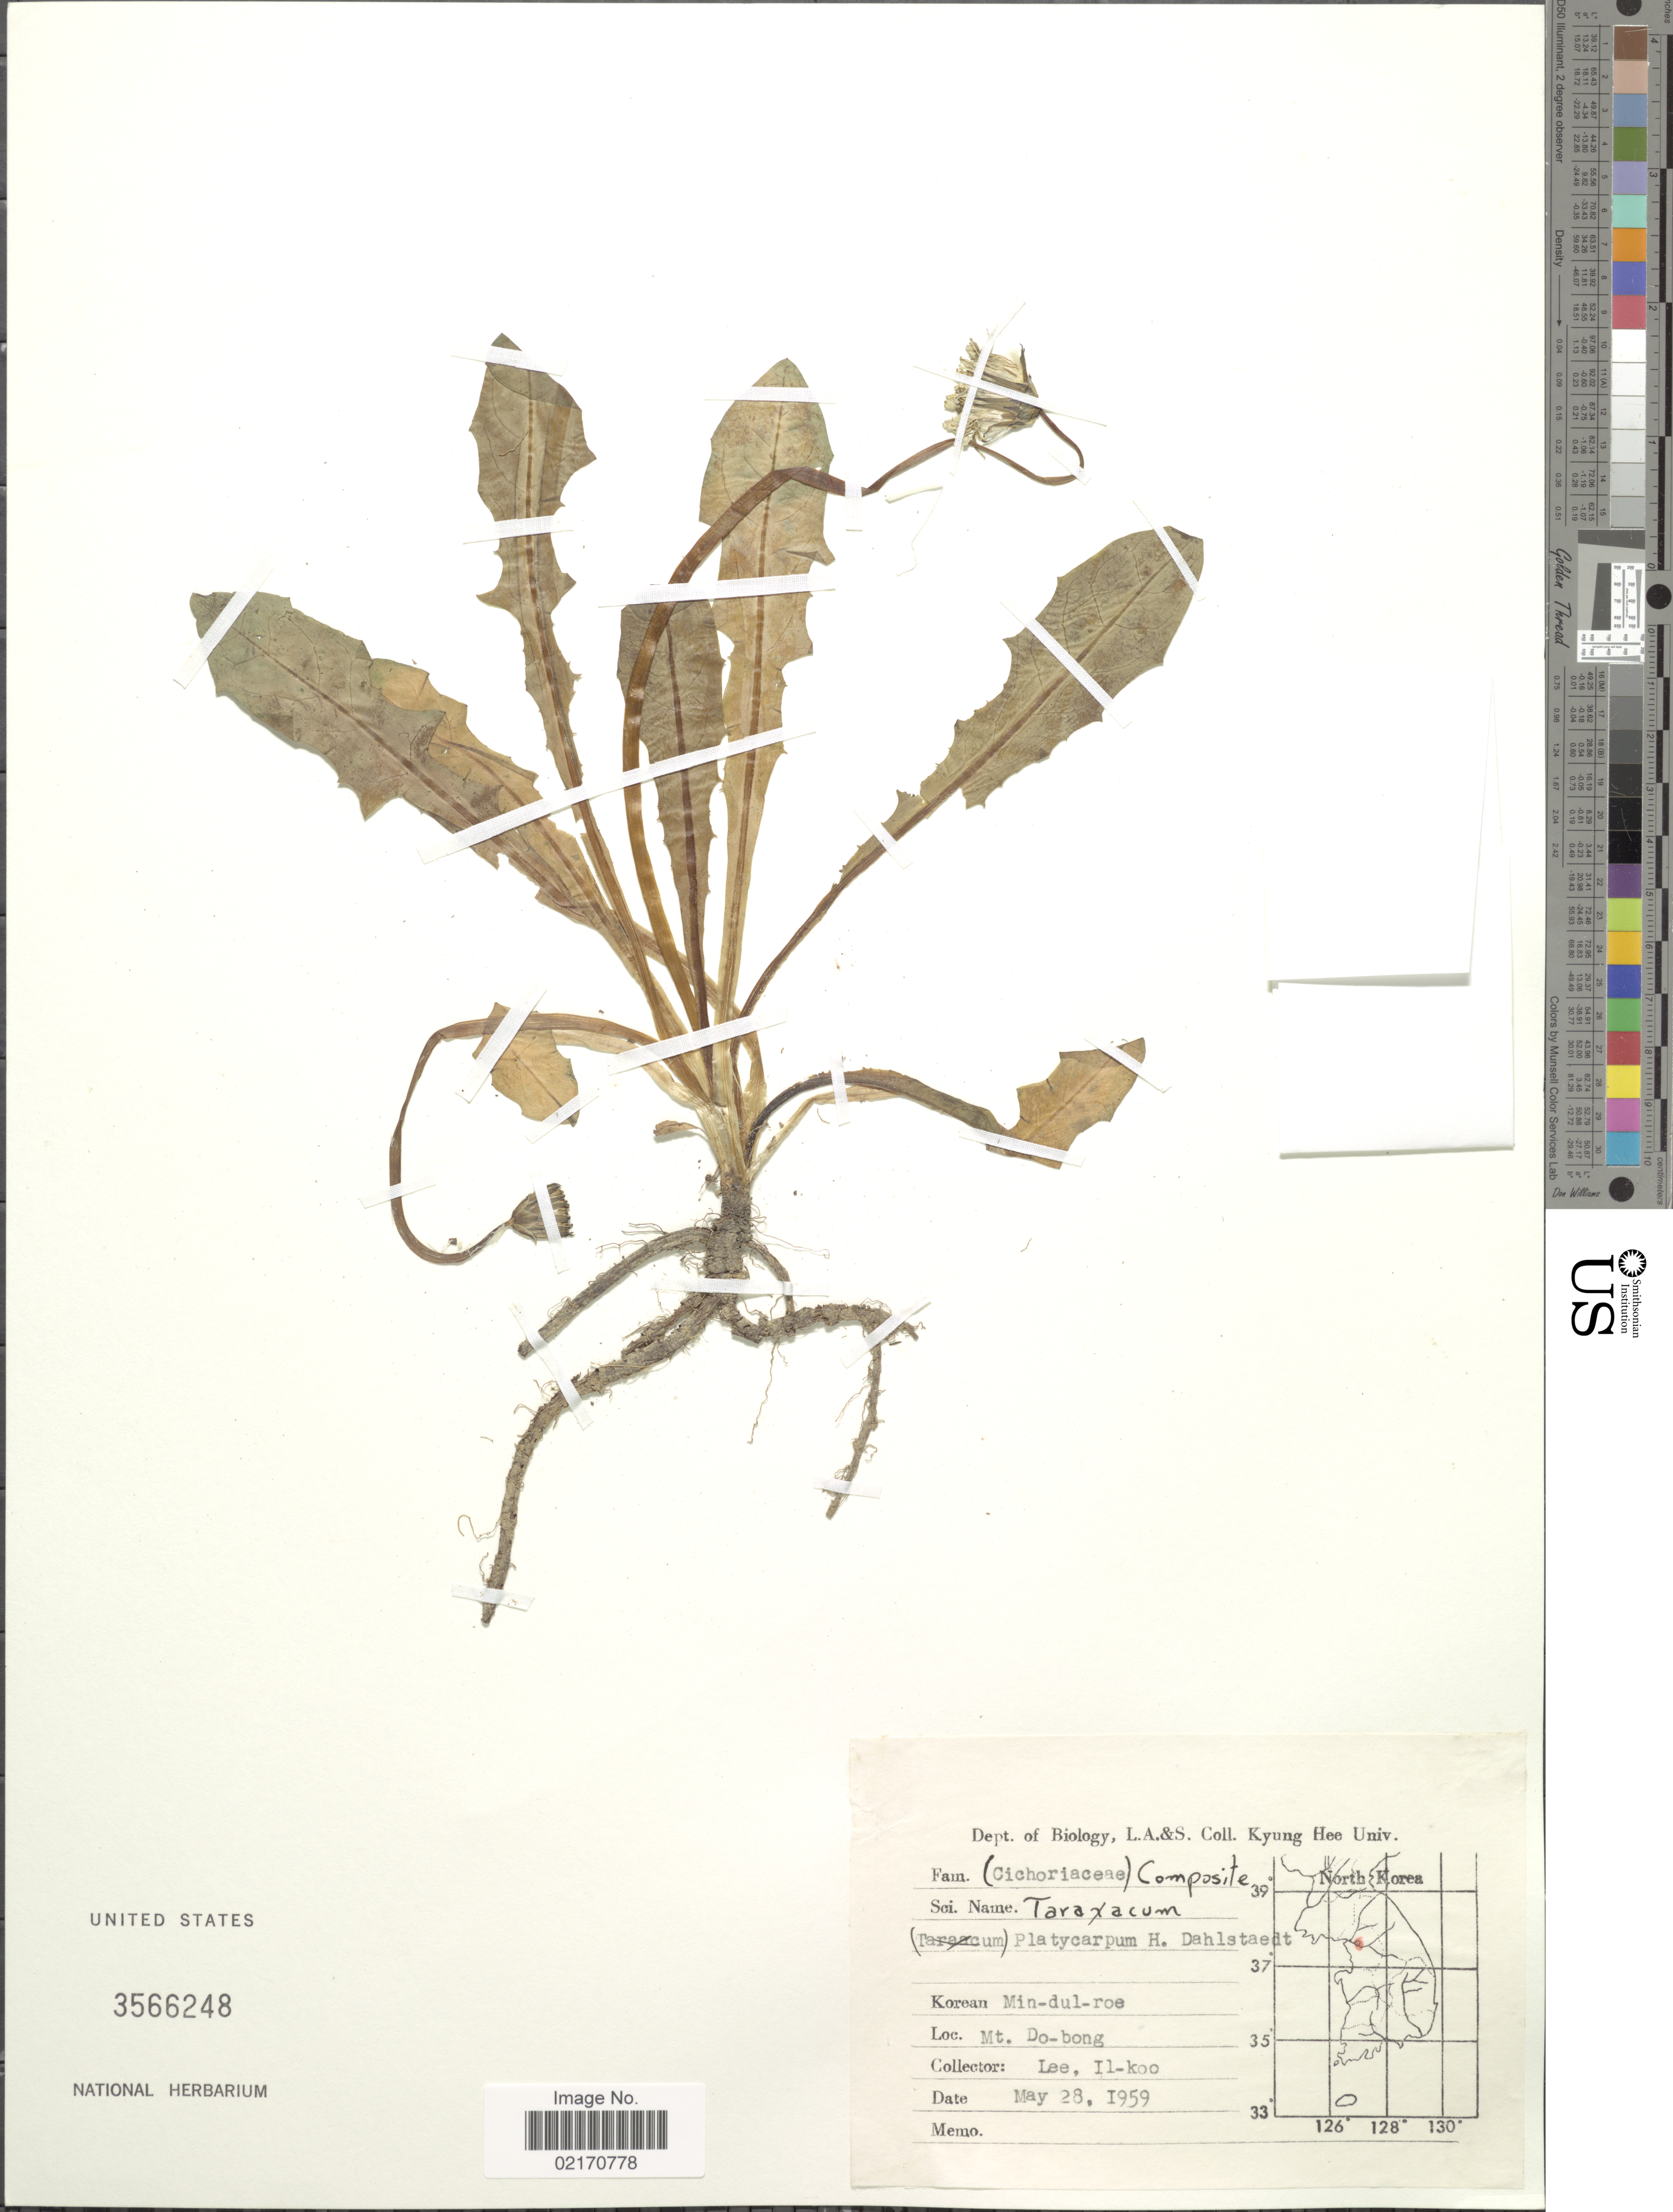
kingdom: Plantae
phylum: Tracheophyta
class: Magnoliopsida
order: Asterales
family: Asteraceae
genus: Taraxacum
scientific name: Taraxacum platycarpum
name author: Dahlst.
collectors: I. Lee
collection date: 1959-05-28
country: South Korea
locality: Mt. Do-bong.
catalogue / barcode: US 3566248